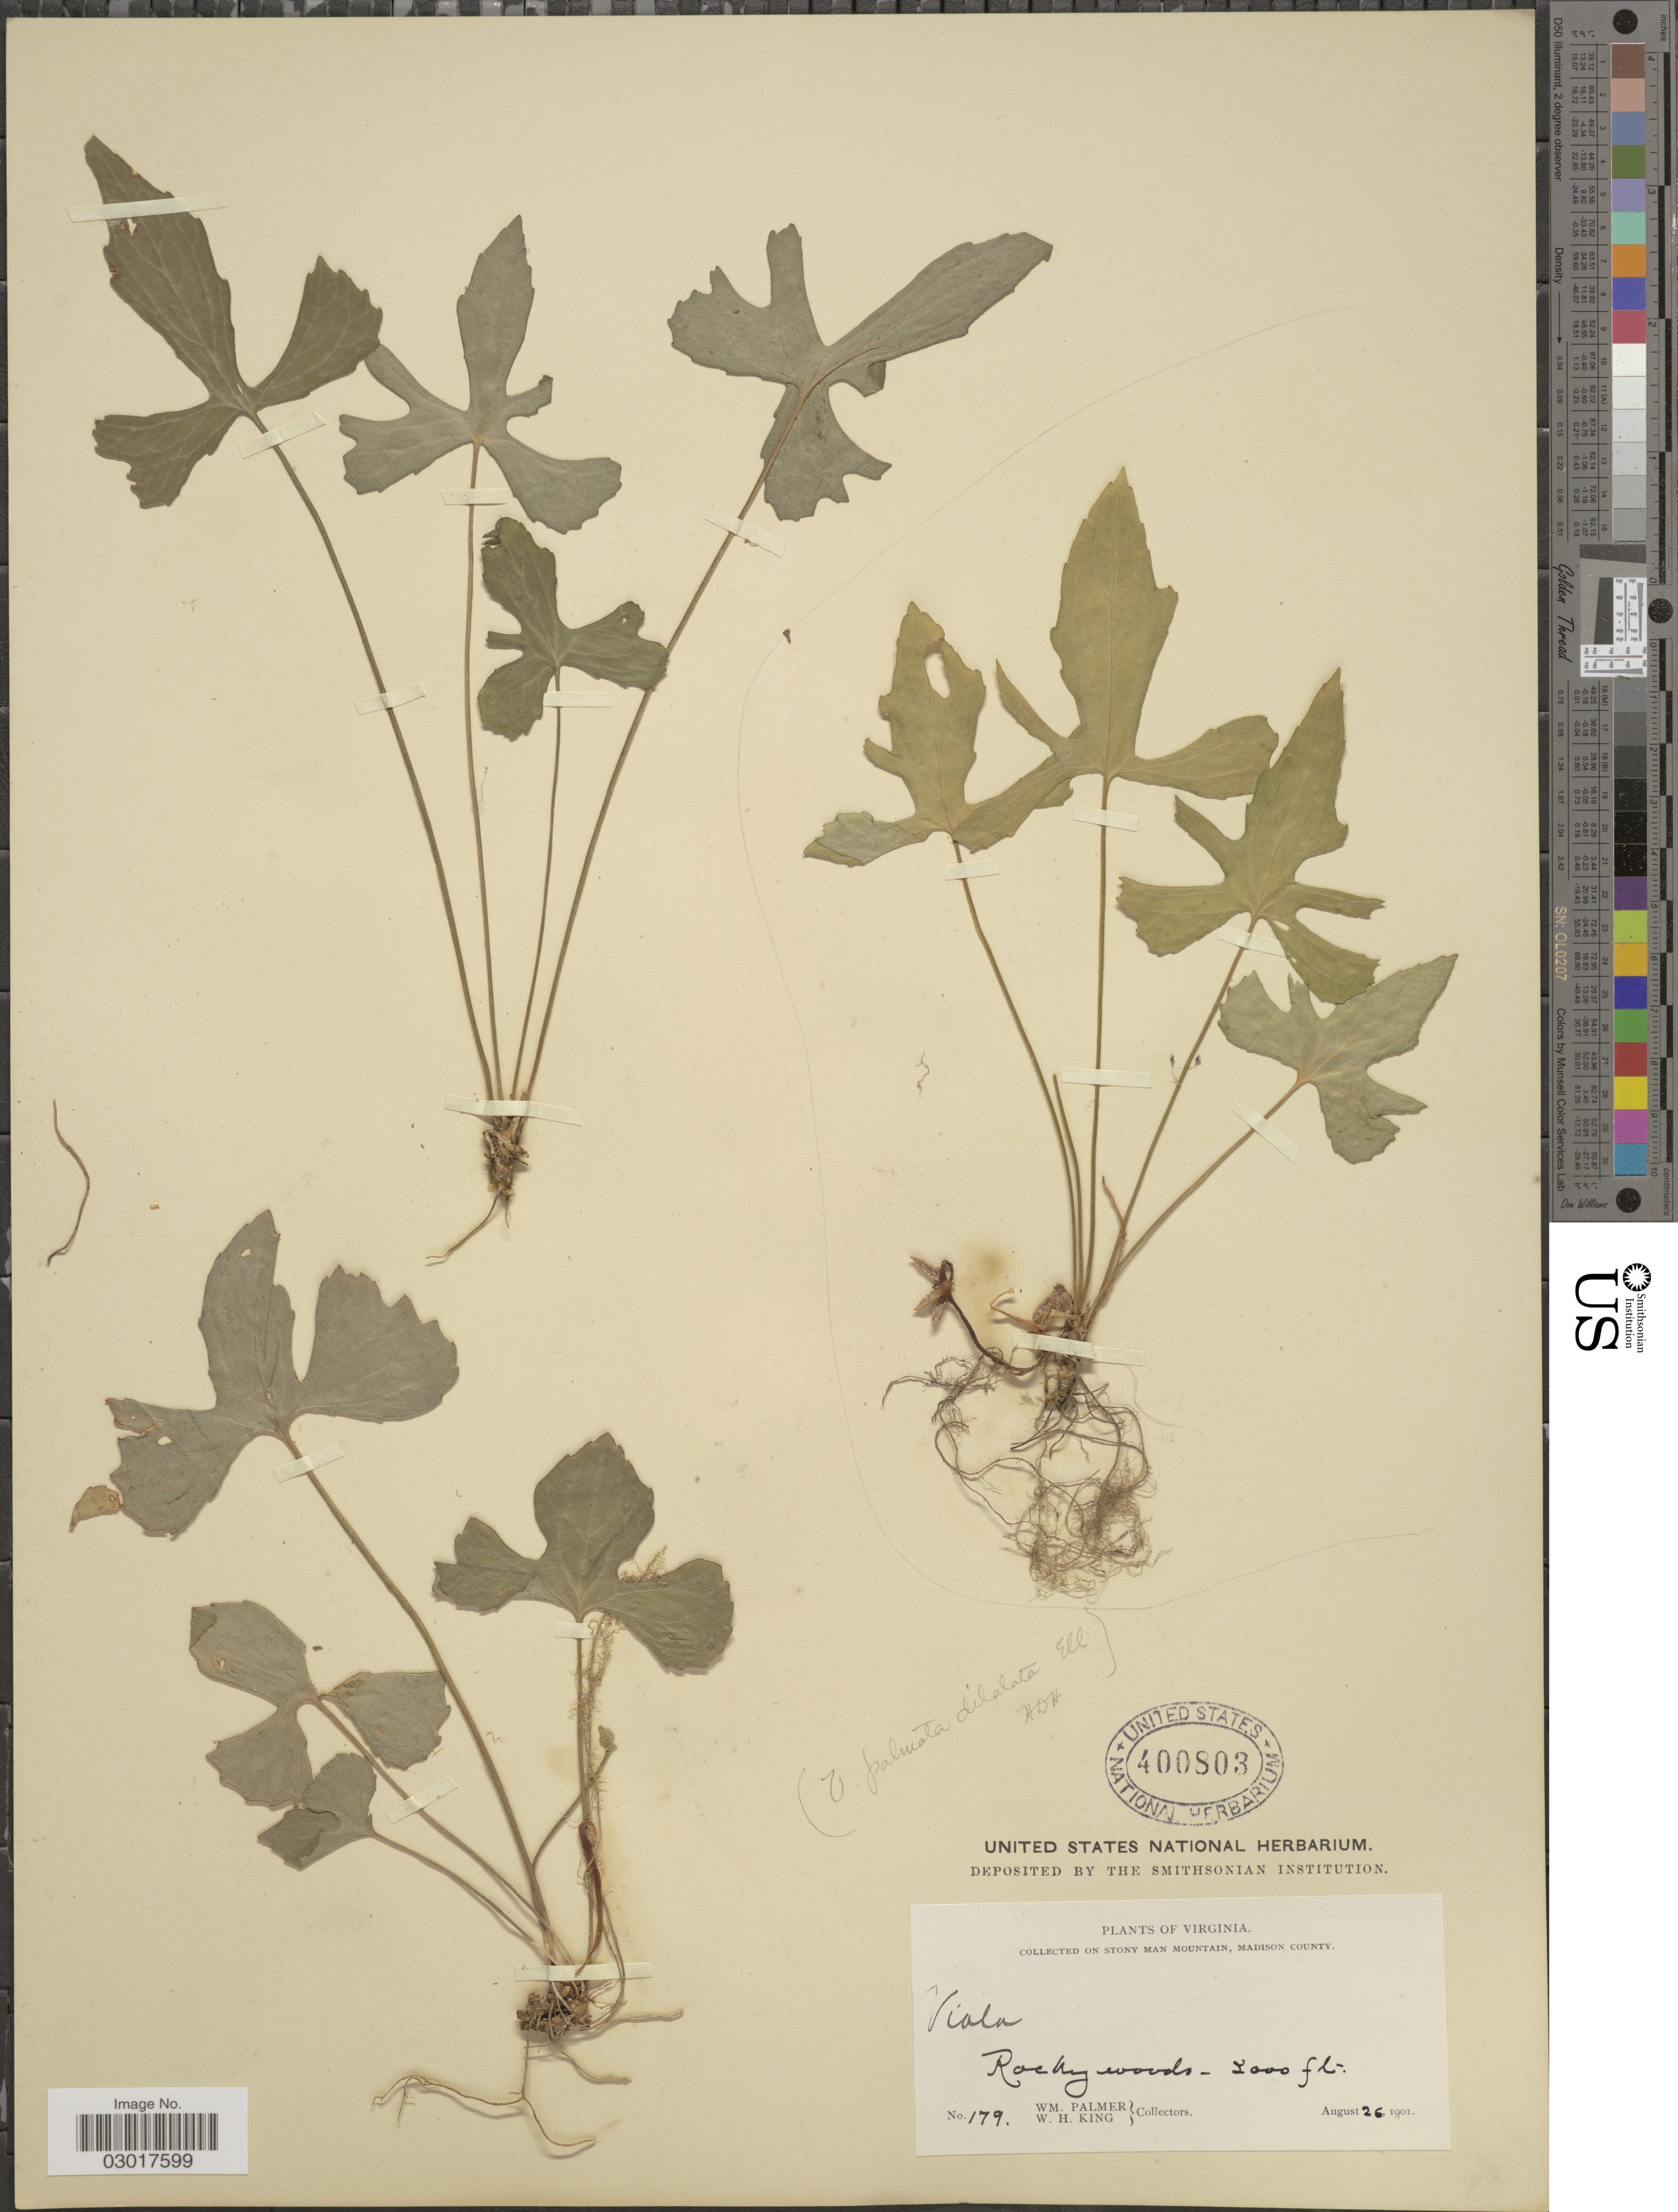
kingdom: Plantae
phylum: Tracheophyta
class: Magnoliopsida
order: Malpighiales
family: Violaceae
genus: Viola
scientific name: Viola triloba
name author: Schwein.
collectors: W. Palmer & W. H. King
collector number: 179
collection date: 1901-08-26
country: United States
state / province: Virginia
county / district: Madison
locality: Collected on Stony Man Mountain, Madison County.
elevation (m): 914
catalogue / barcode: US 400803